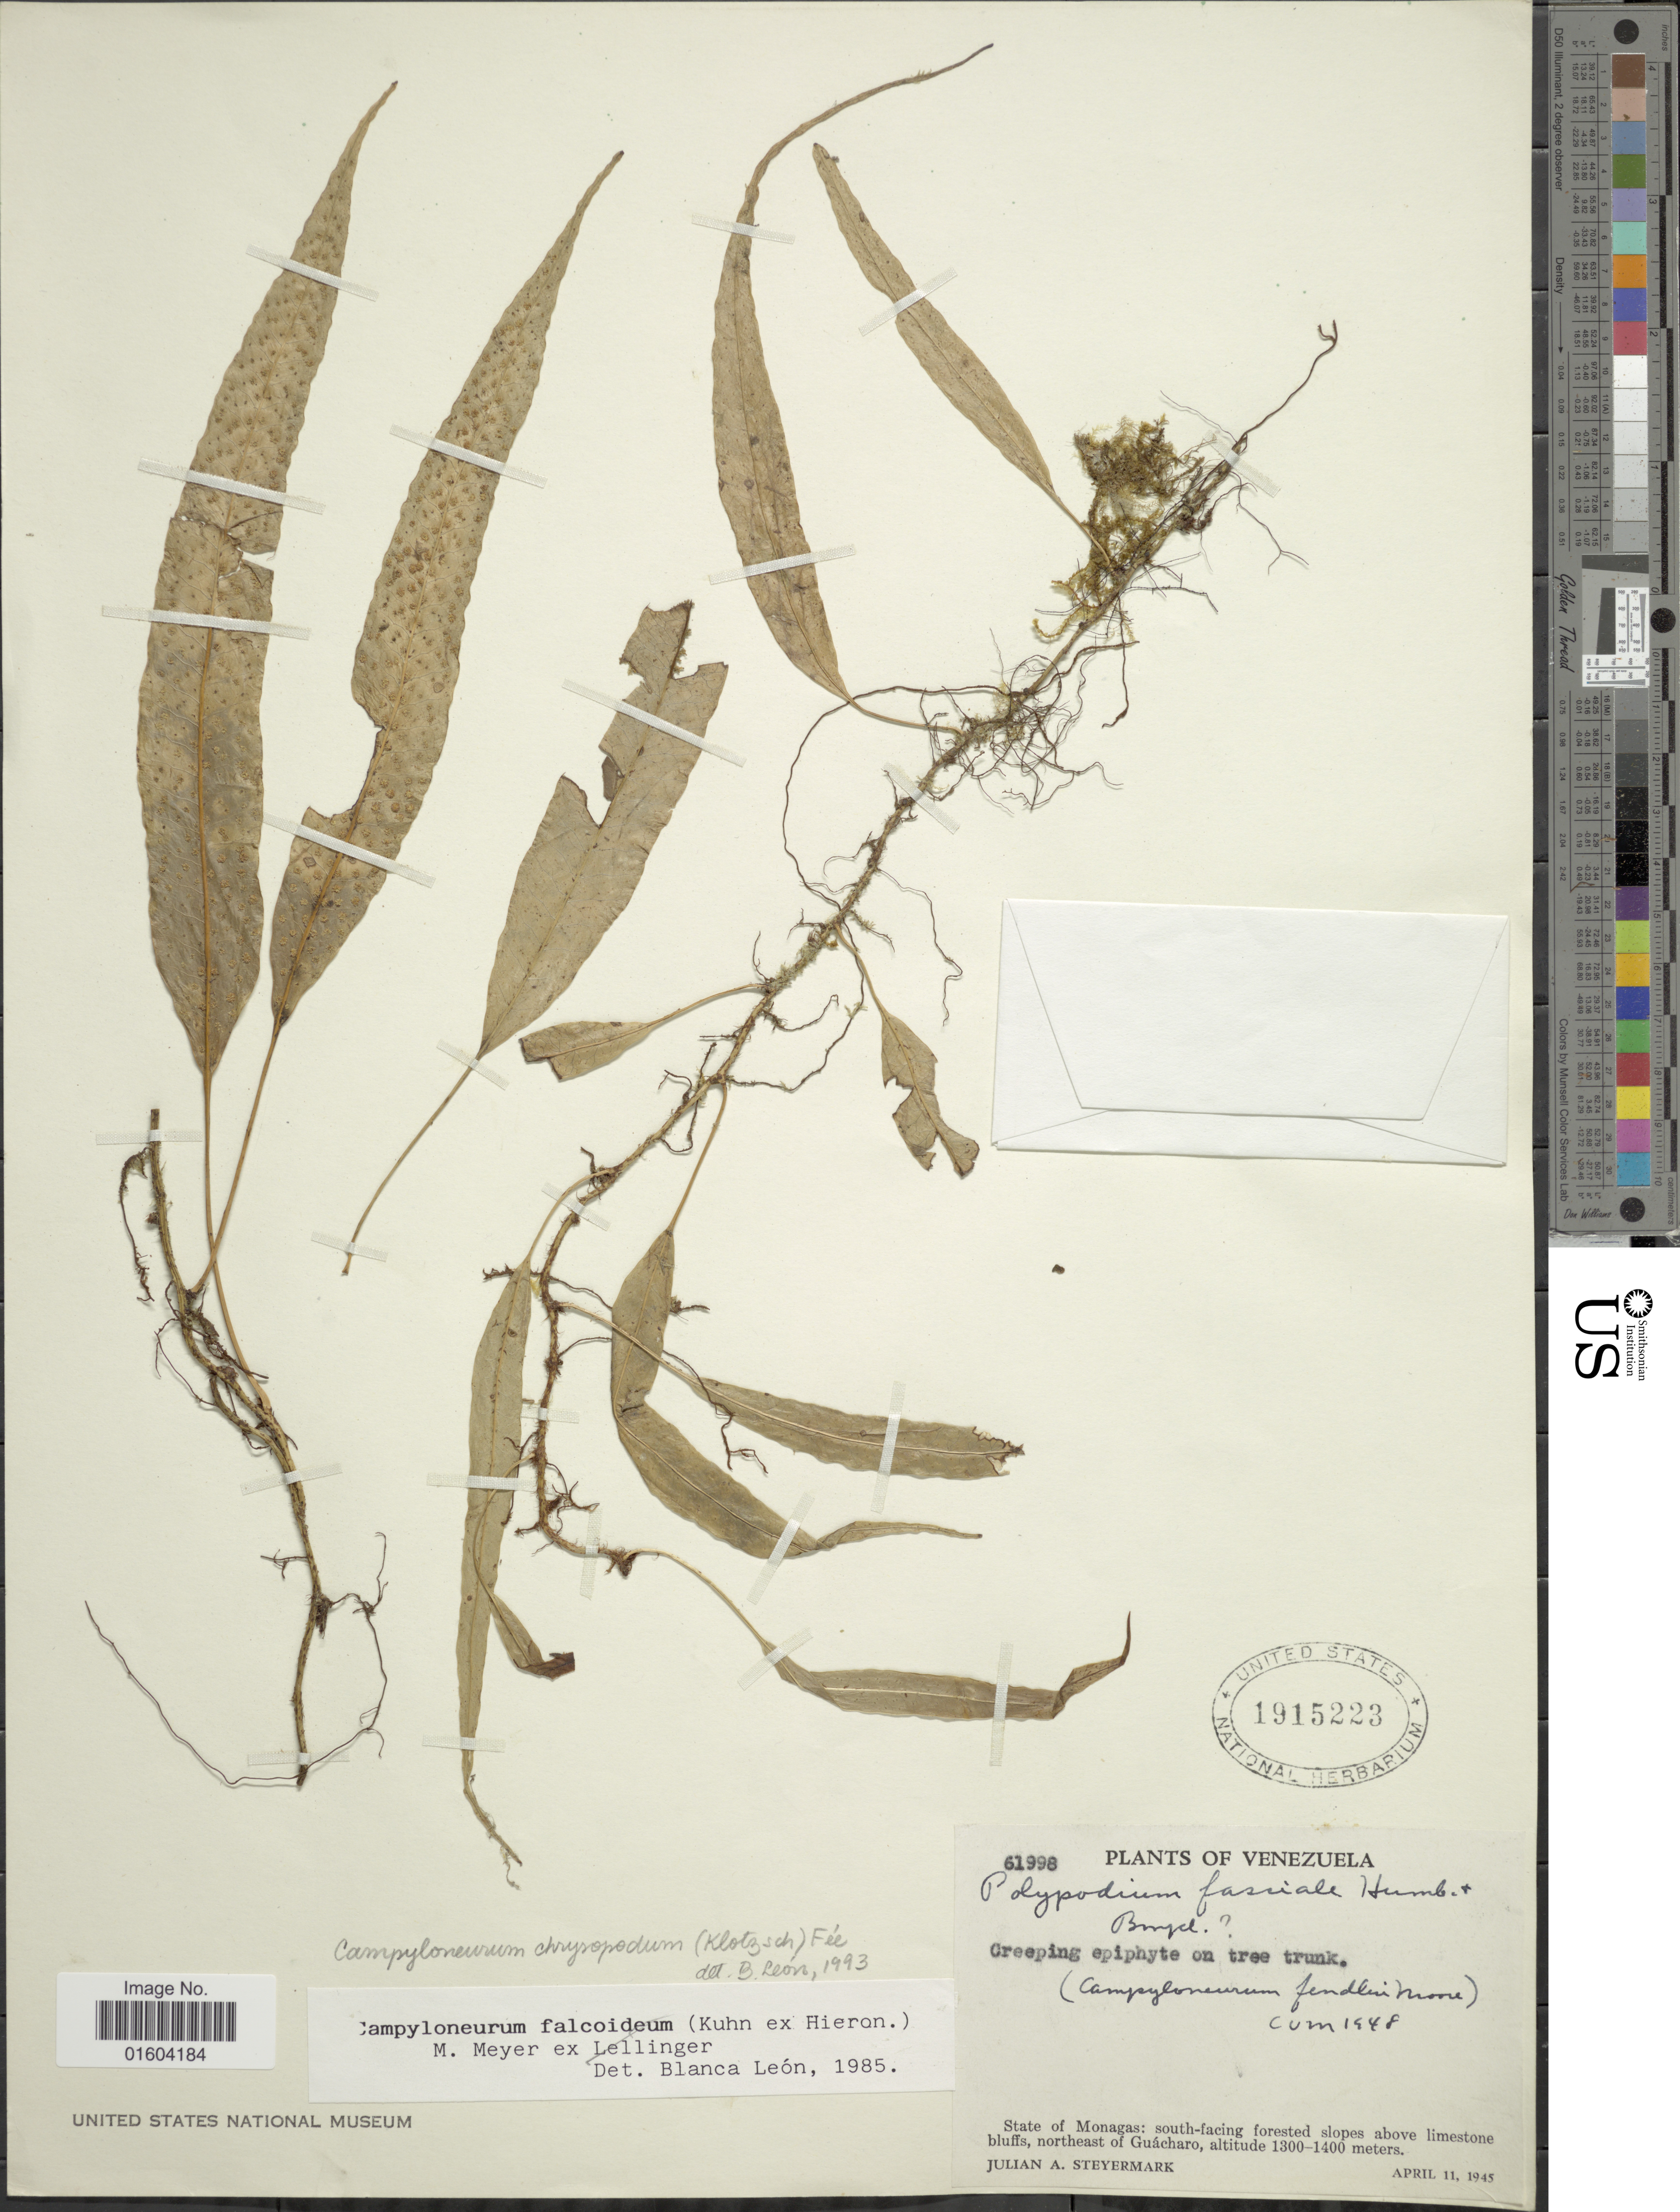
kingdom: Plantae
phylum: Tracheophyta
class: Polypodiopsida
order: Polypodiales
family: Polypodiaceae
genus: Campyloneurum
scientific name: Campyloneurum chrysopodum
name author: (Klotzsch) Fée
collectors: J. Steyermark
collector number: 61998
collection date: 1945-04-11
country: Venezuela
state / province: Monagas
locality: State of Monagas: south-facing slopes above limestone vluffs, northeast of Guacharo.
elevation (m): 1300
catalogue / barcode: US 1915223